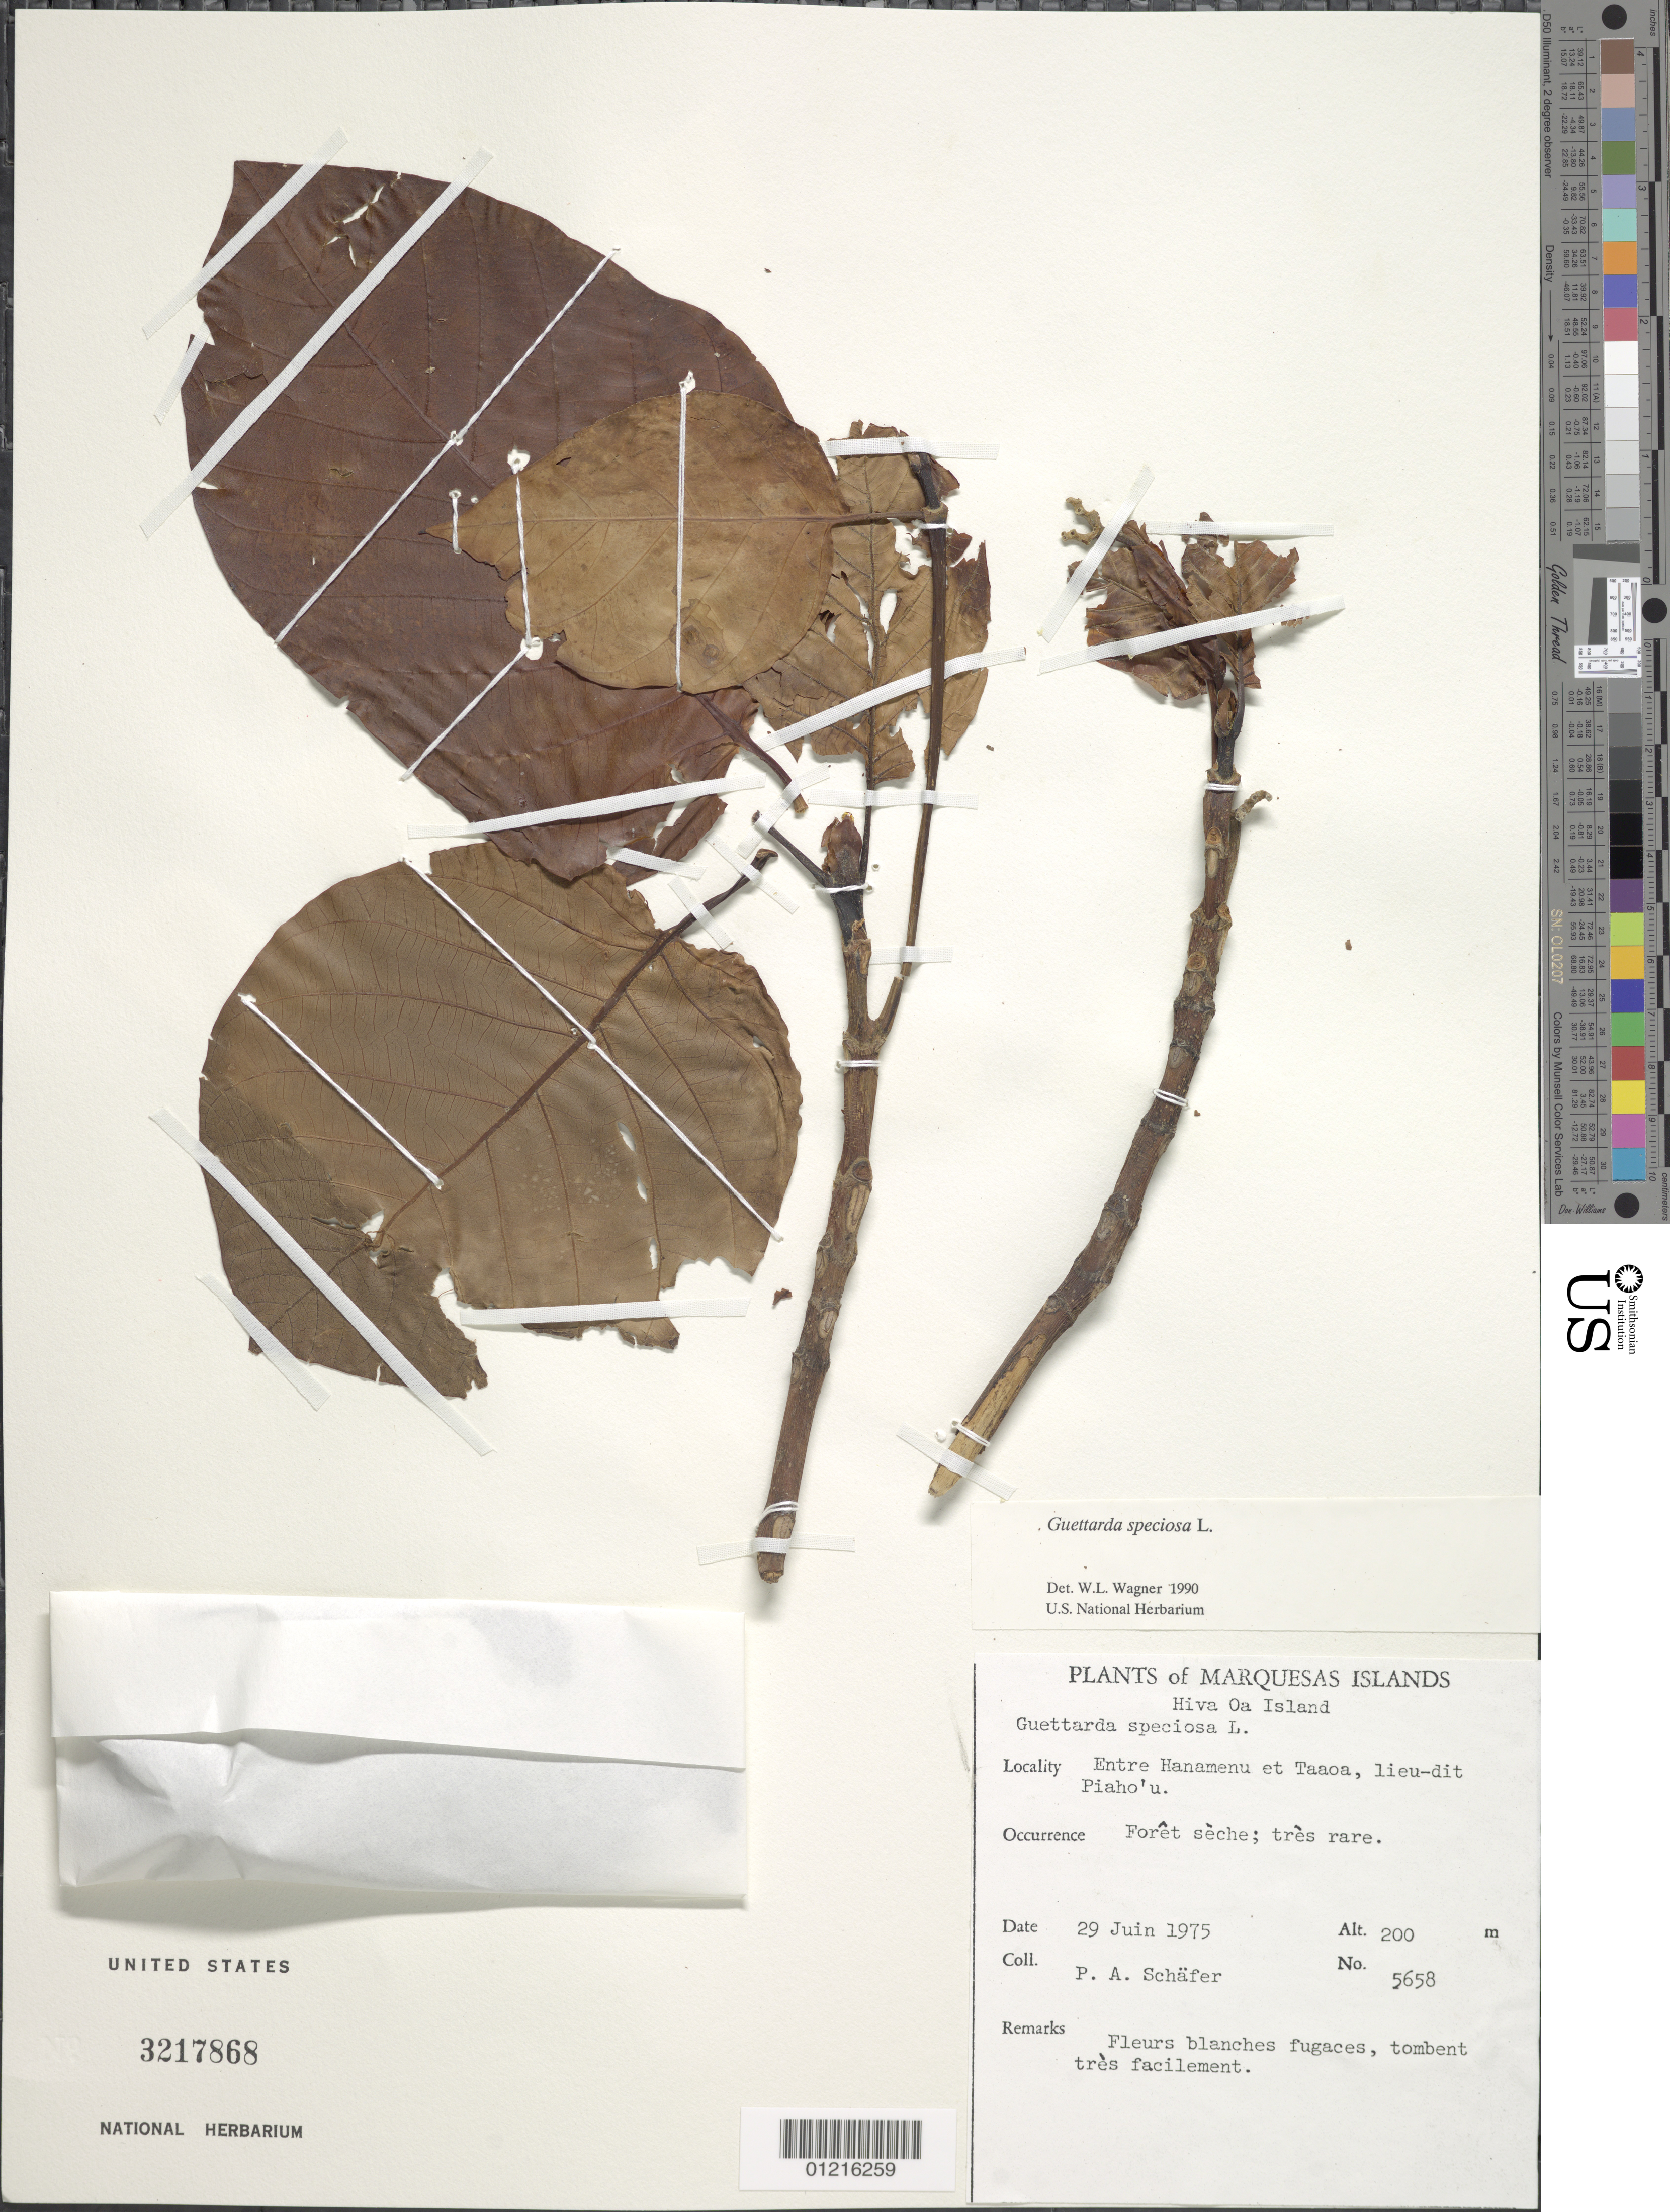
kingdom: Plantae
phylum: Tracheophyta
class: Magnoliopsida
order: Gentianales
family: Rubiaceae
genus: Guettarda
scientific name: Guettarda speciosa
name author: L.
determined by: Wagner, W. L., (BOT), Smithsonian Institution - National Museum of Natural History (UNITED STATES)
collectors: P. A. Schäfer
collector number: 5658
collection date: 1975-06-29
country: French Polynesia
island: Hiva Oa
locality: Entre Hanamenu et Taaoa, lieu-dit Piaho'u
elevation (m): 200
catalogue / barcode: US 3217868